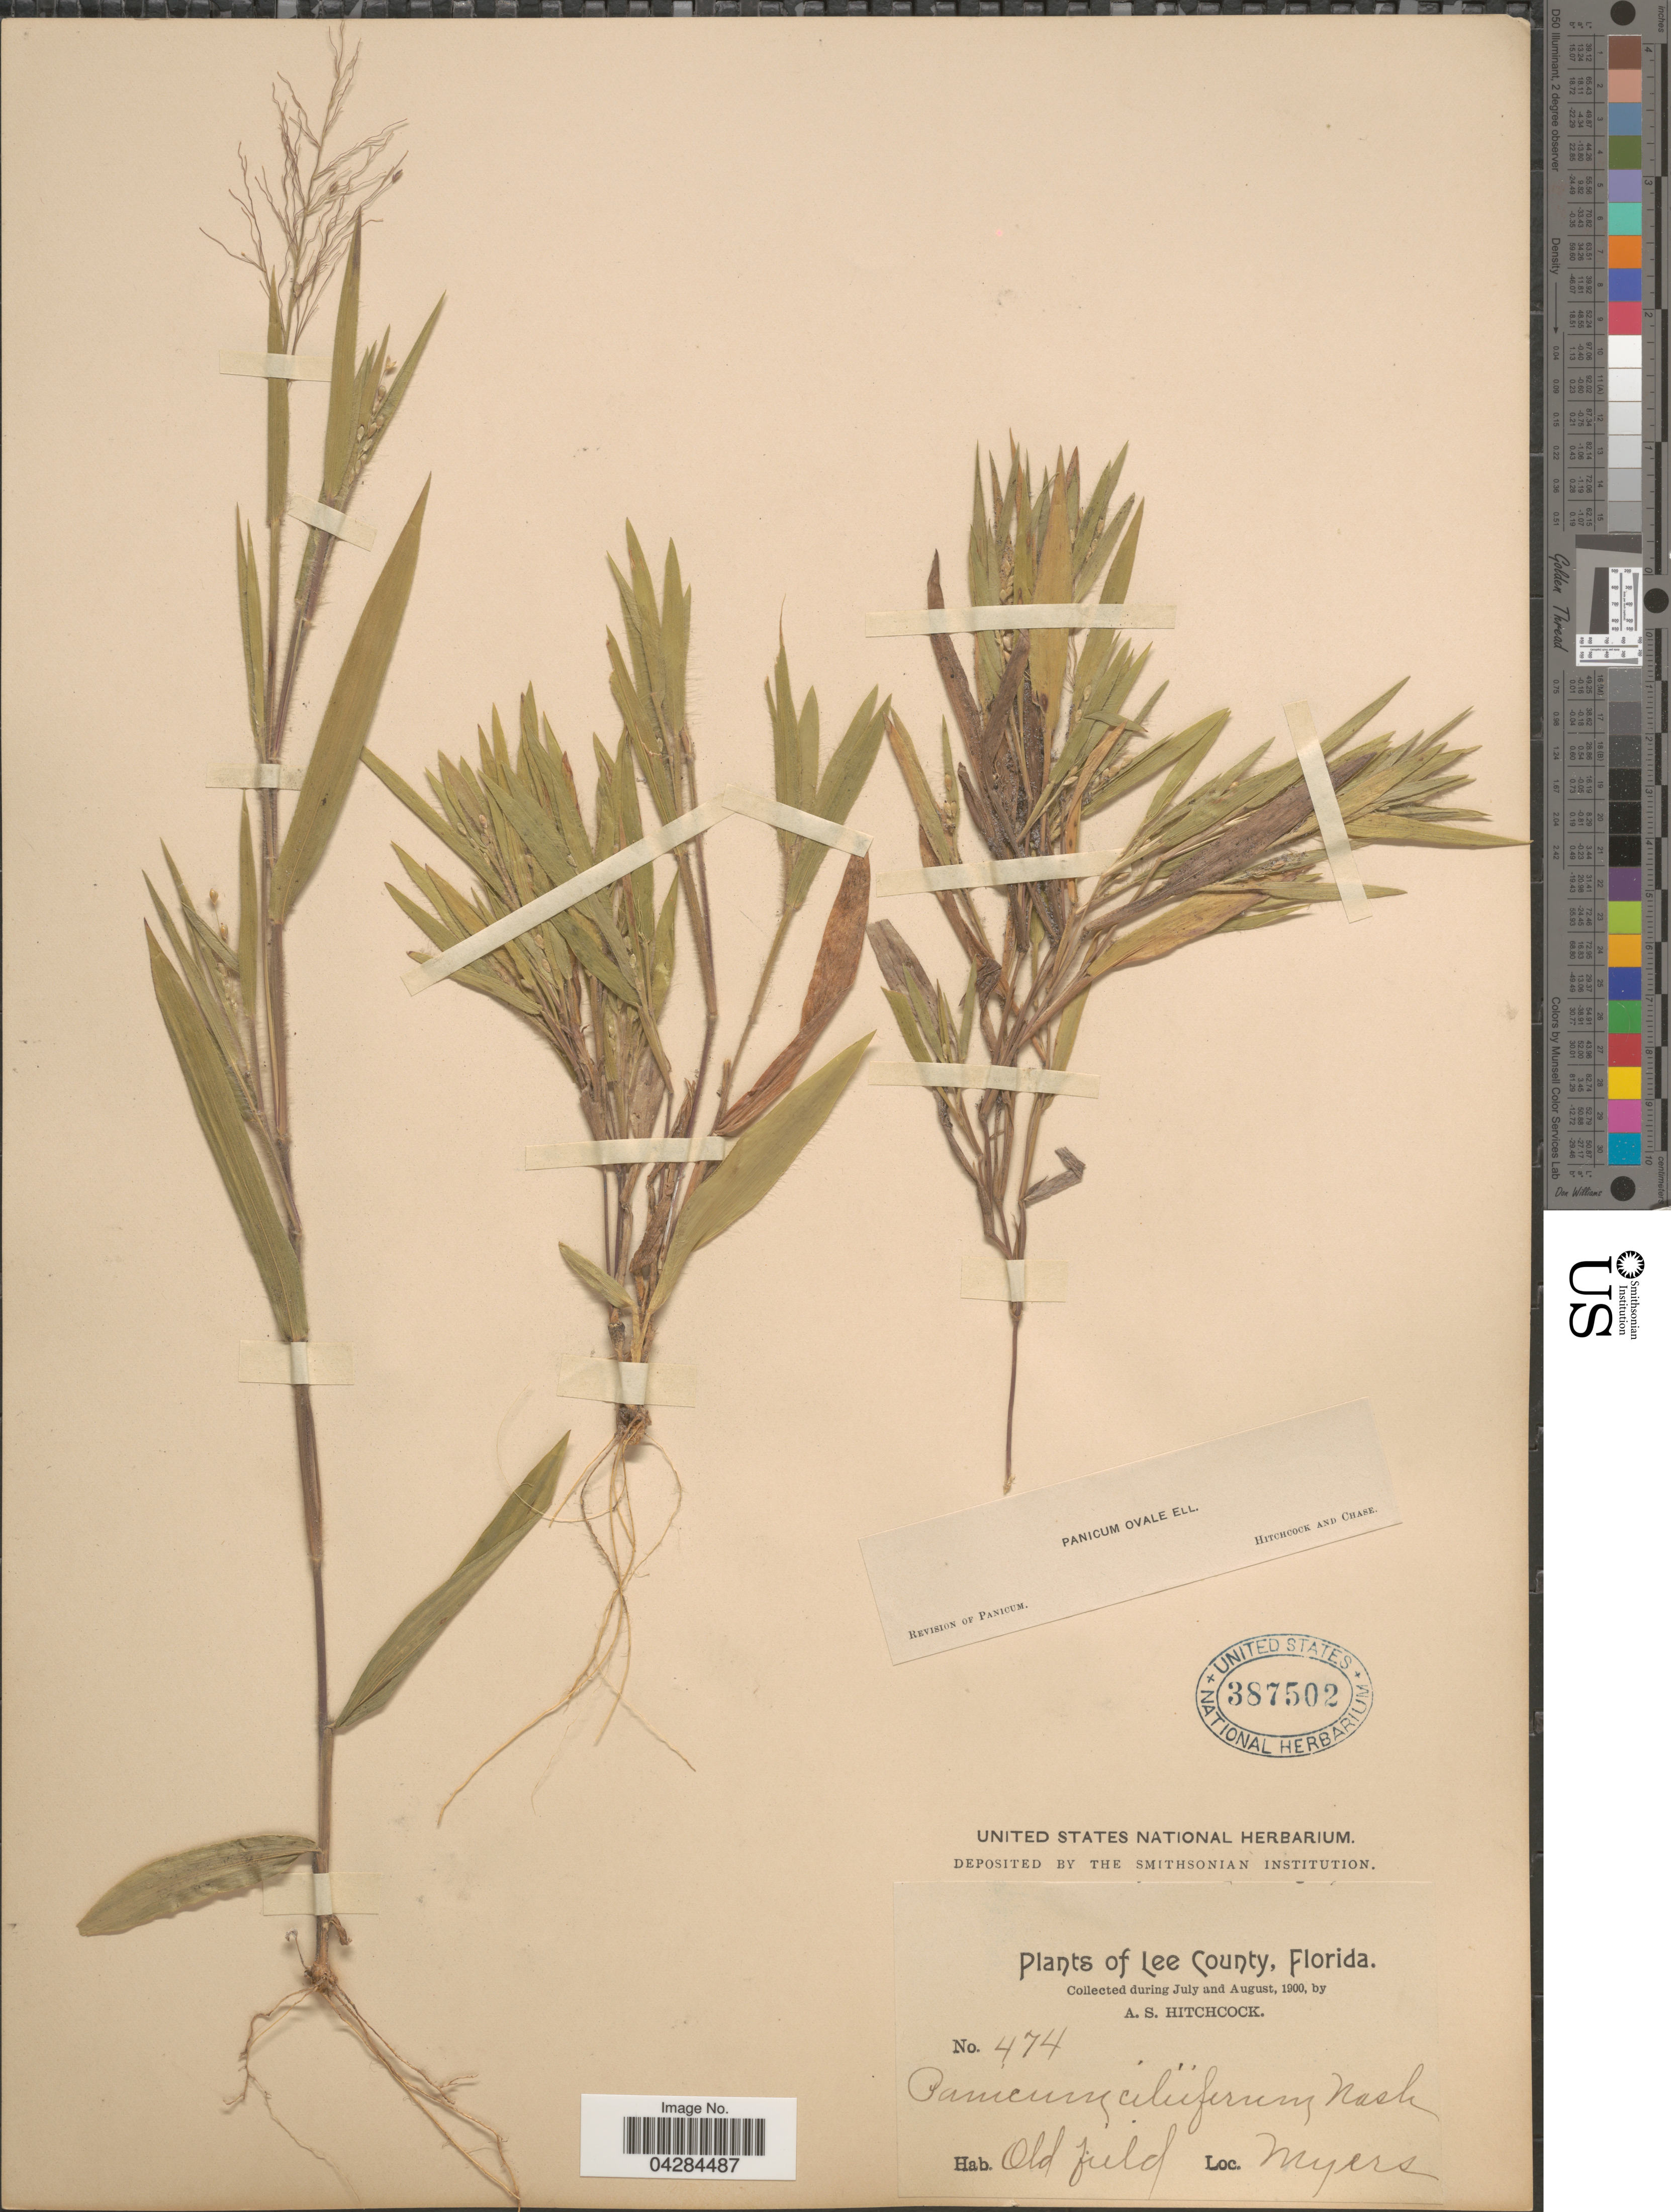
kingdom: Plantae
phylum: Tracheophyta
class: Liliopsida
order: Poales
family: Poaceae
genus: Dichanthelium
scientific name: Dichanthelium ovale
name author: (Elliott) Gould & C.A. Clark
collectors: A. S. Hitchcock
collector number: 474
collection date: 1900-07/1900-08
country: United States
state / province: Florida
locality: Lee County. Myers.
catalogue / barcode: US 387502